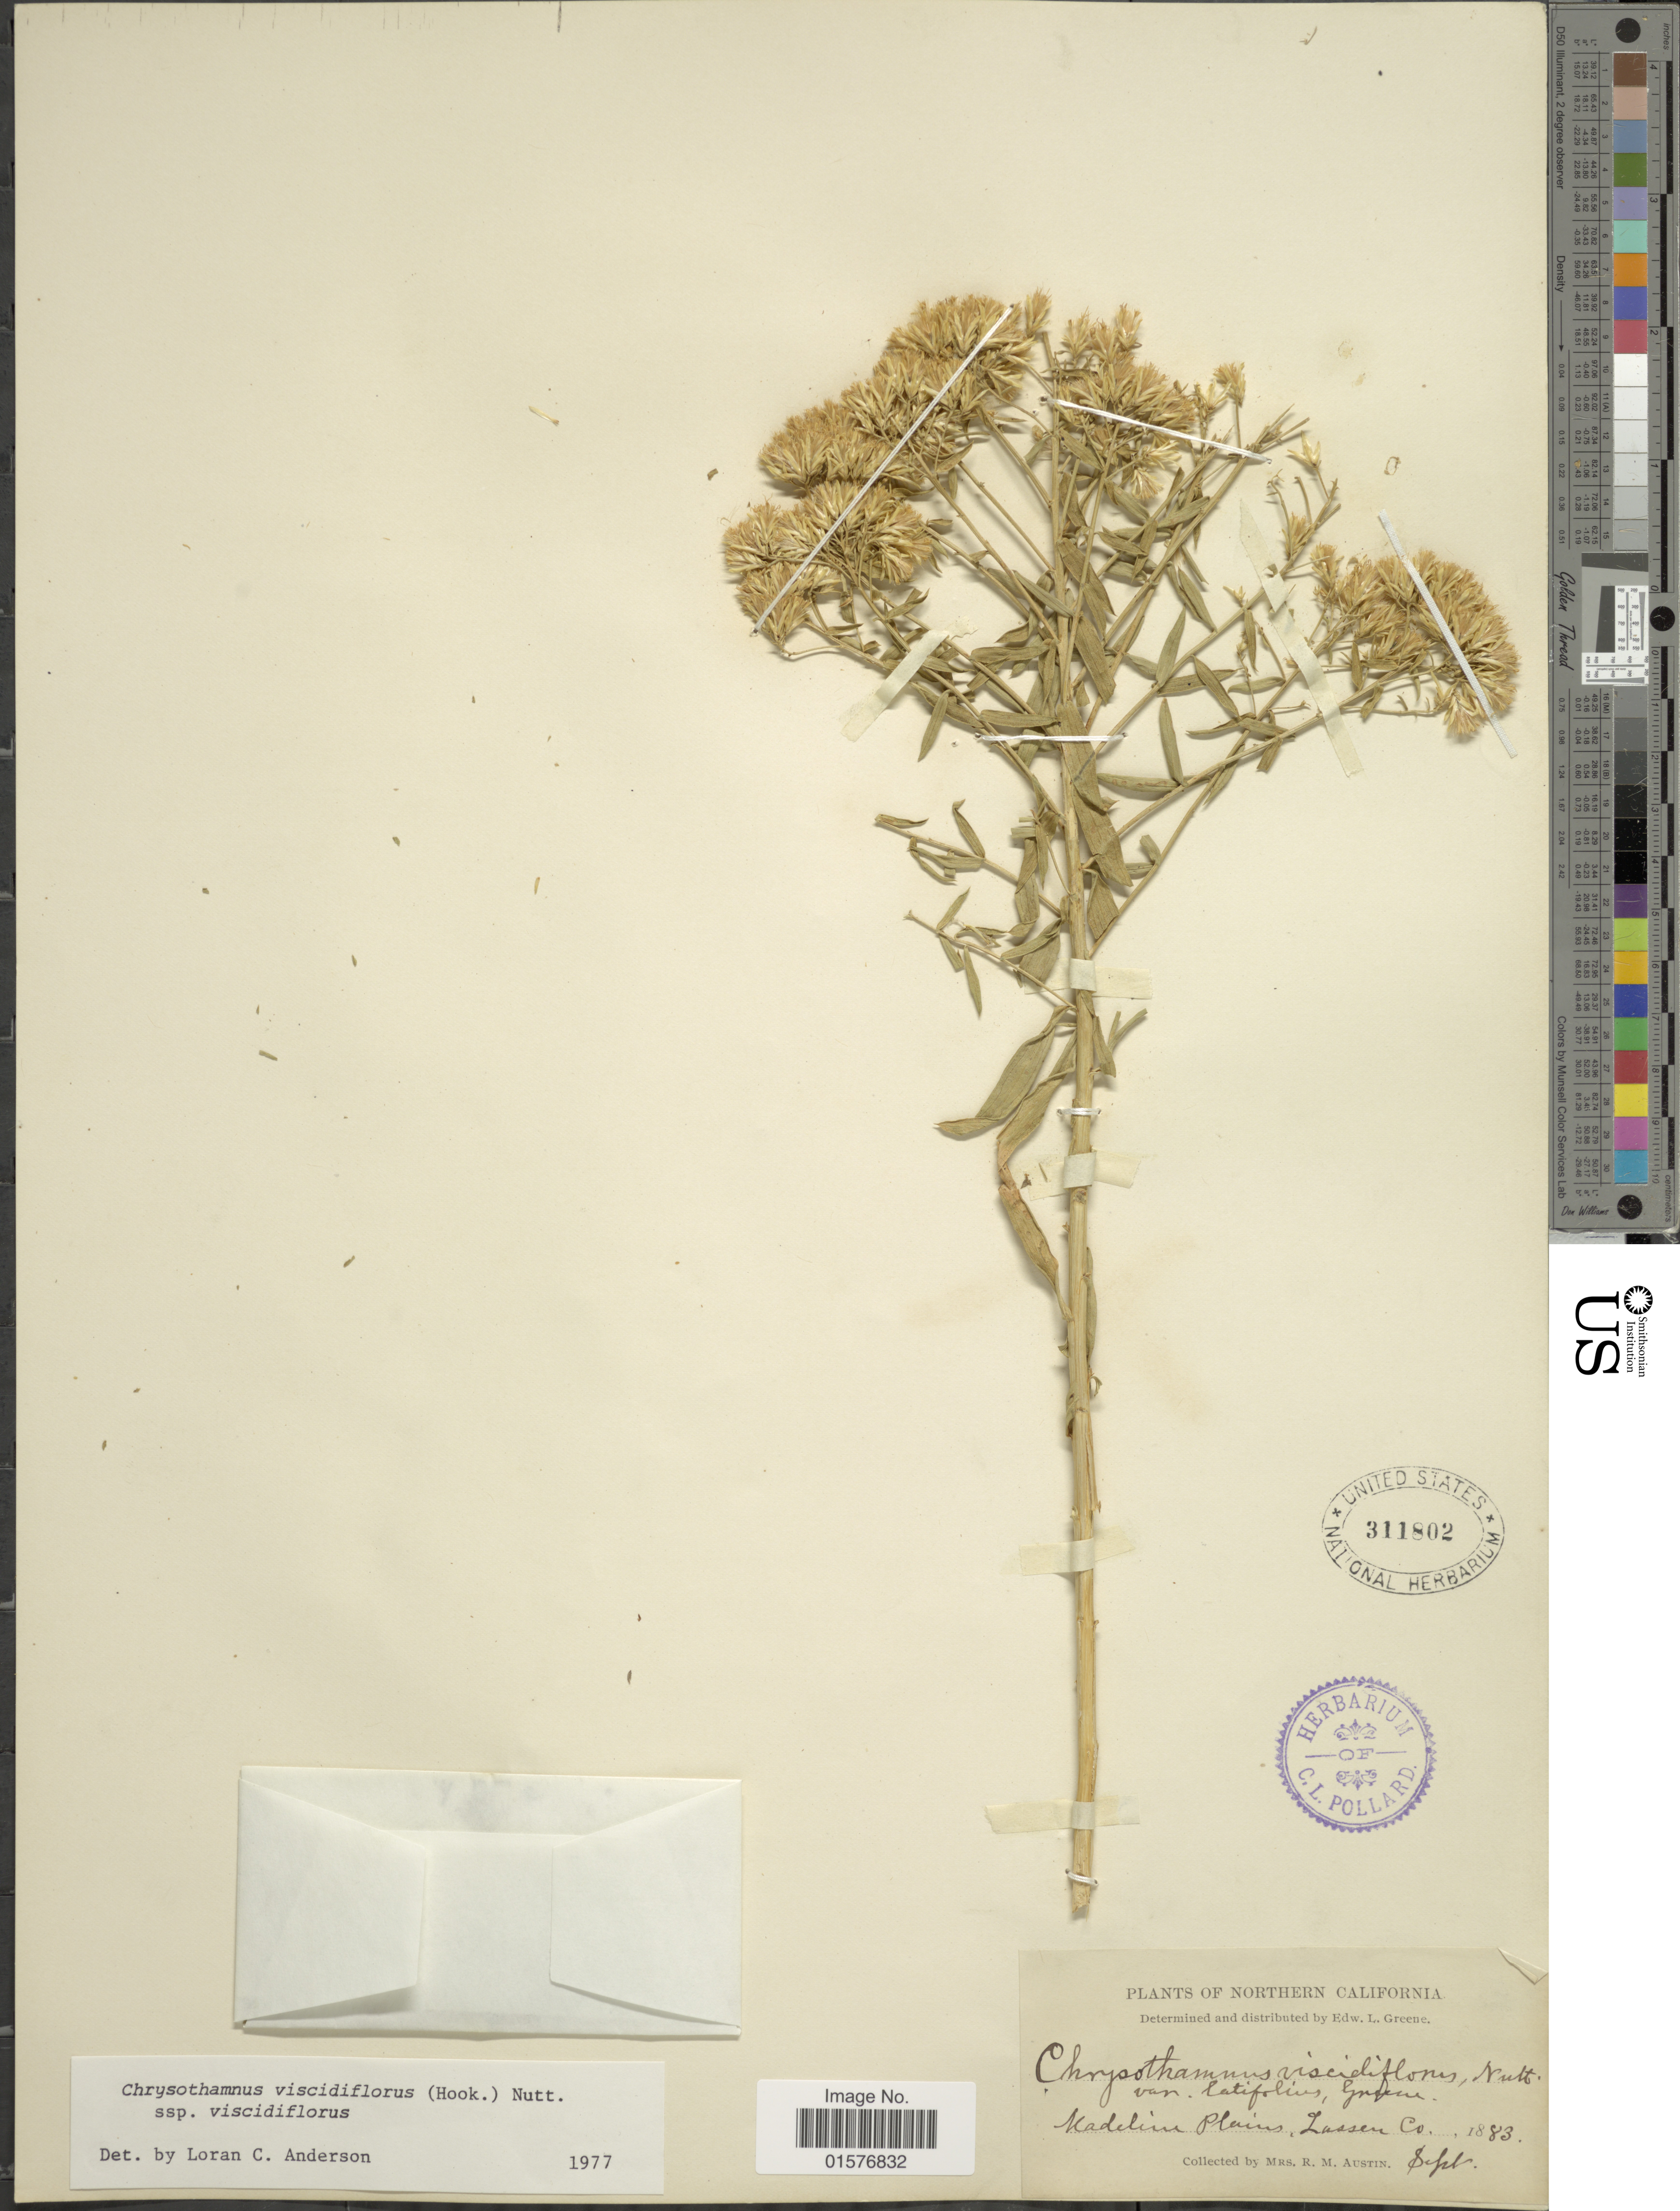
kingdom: Plantae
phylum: Tracheophyta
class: Magnoliopsida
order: Asterales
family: Asteraceae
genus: Chrysothamnus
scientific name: Chrysothamnus viscidiflorus subsp. viscidiflorus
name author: (Hook.) Nutt.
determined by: Urbatsch, Lowell E., Curator (LSU), Louisiana State University (UNITED STATES)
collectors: R. Austin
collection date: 1883-09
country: United States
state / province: California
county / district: Lassen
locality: Northern California, Madelin Plains, Lassen Co.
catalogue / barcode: US 311802